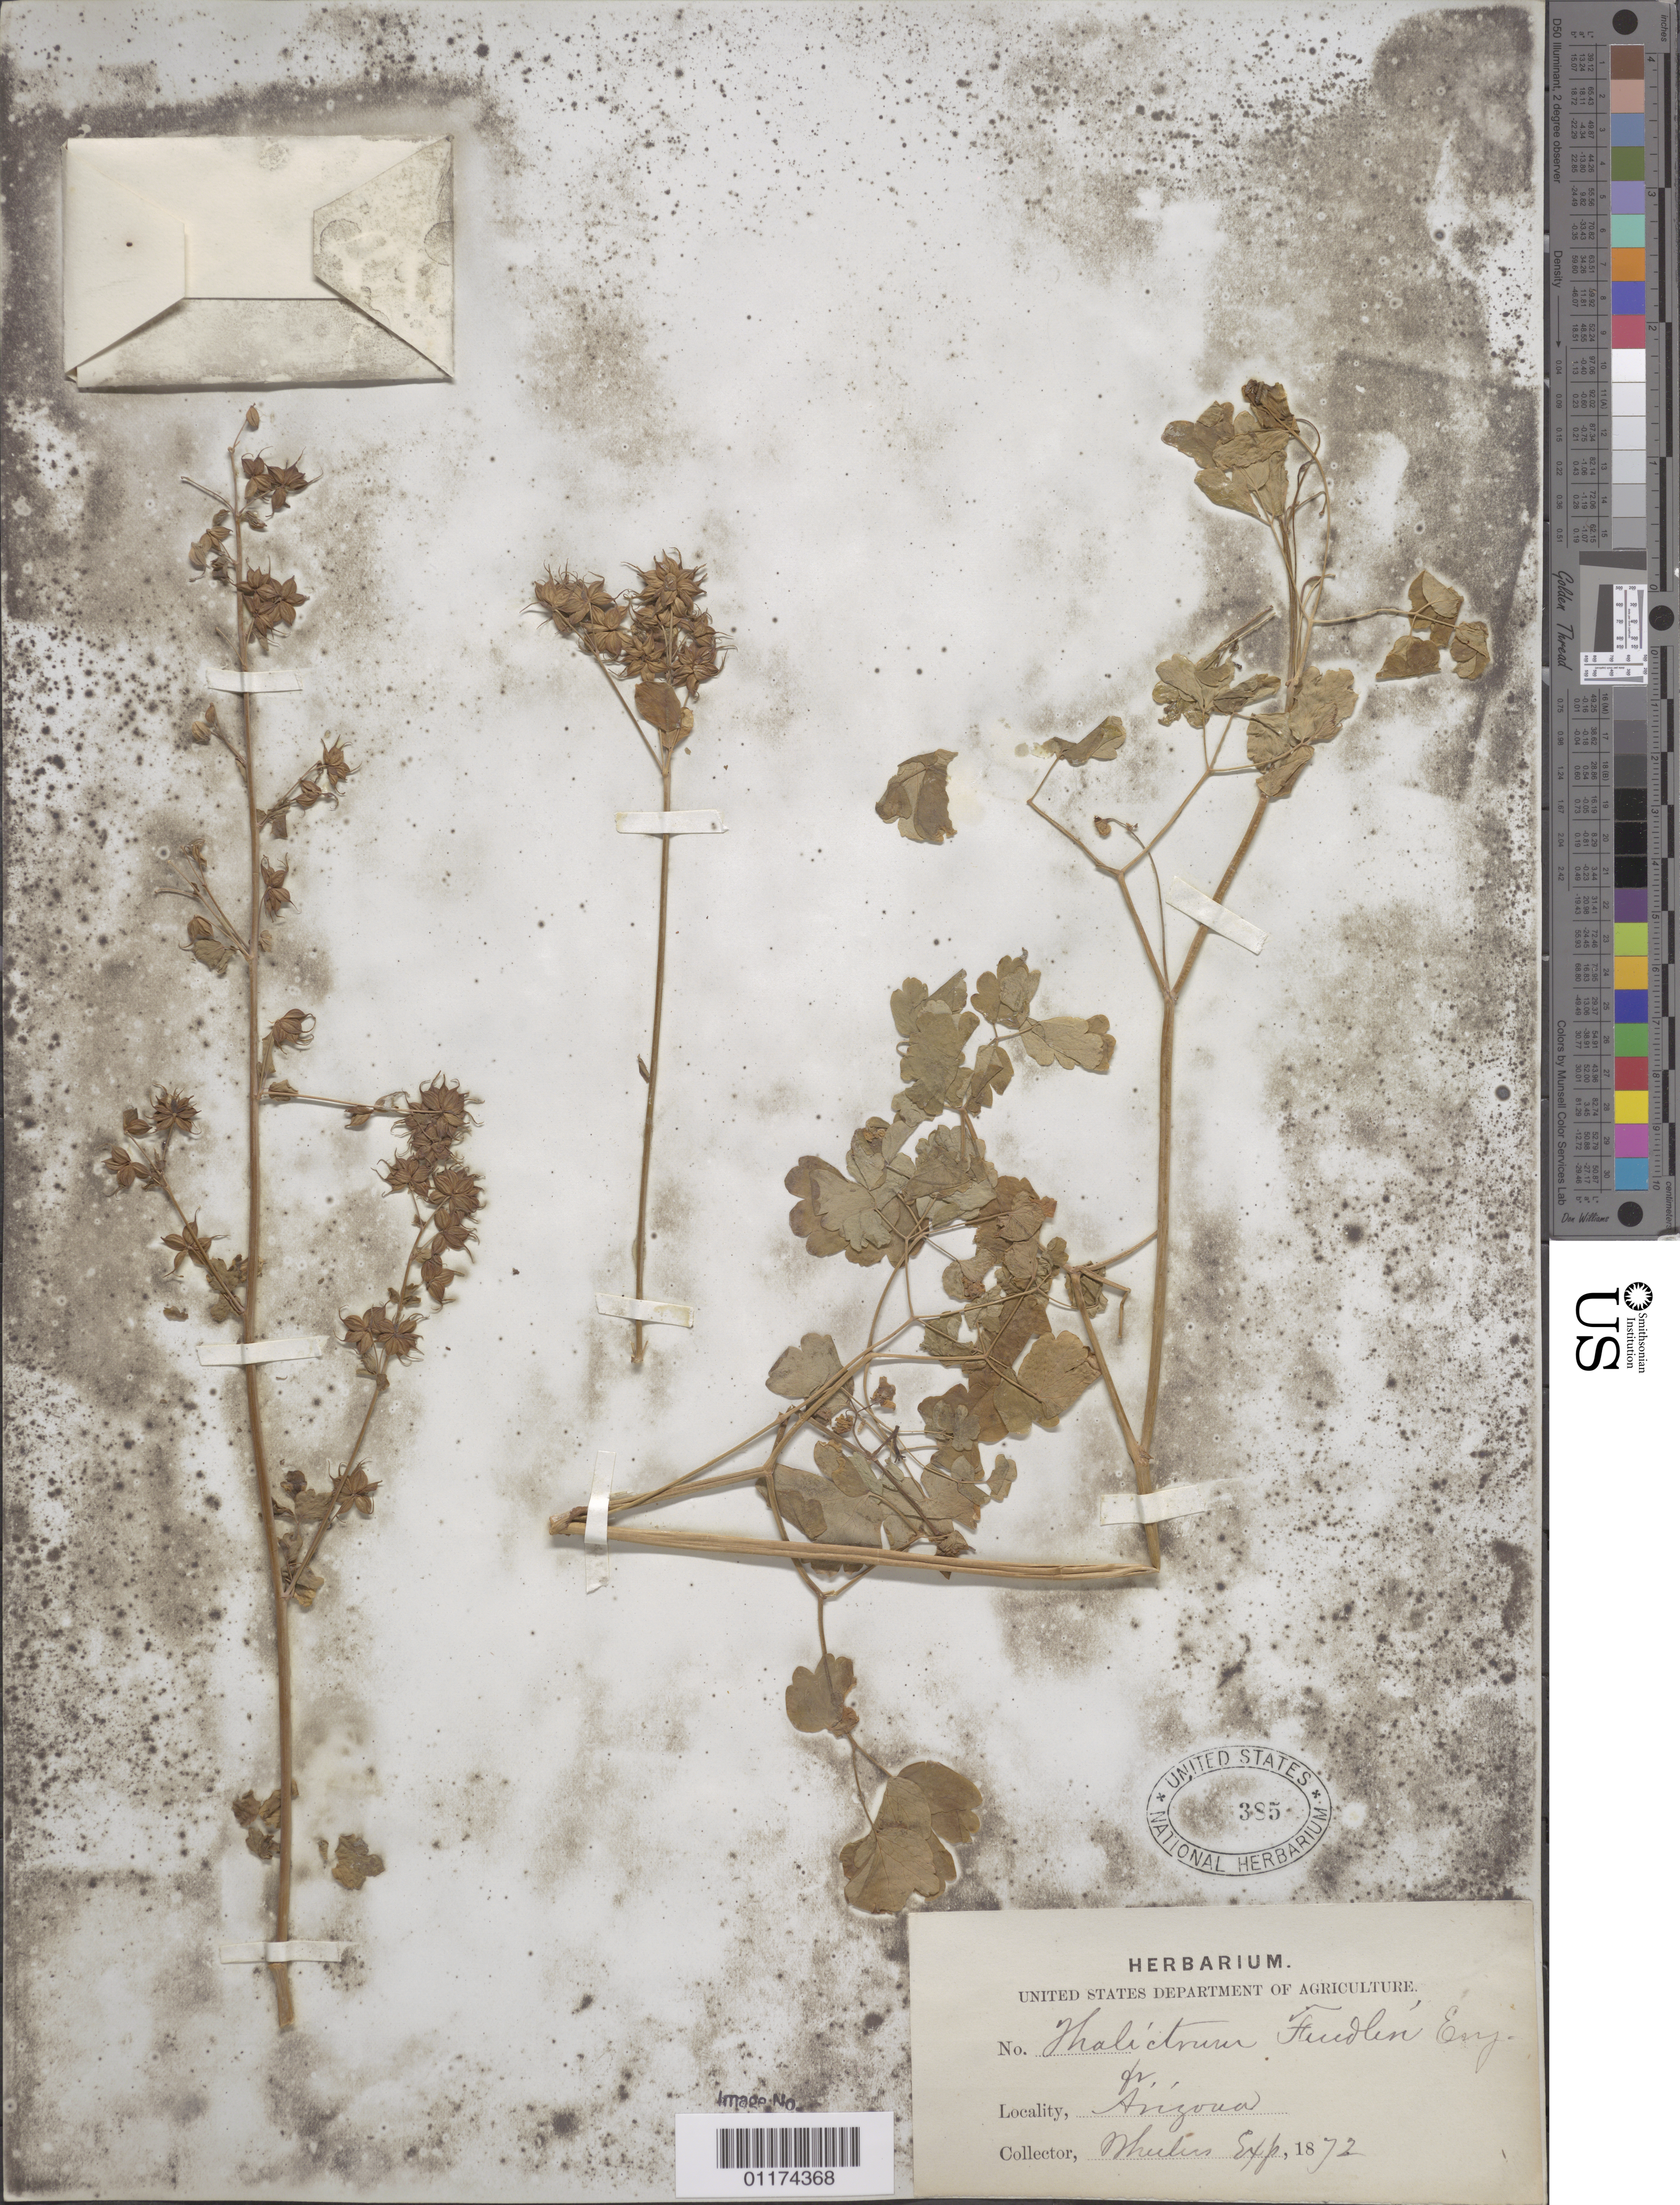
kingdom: Plantae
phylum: Tracheophyta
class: Magnoliopsida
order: Ranunculales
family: Ranunculaceae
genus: Thalictrum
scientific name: Thalictrum fendleri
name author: Engelm. ex A. Gray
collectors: -- Wheeler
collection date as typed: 1872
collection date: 1872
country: United States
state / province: Arizona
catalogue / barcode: US 385